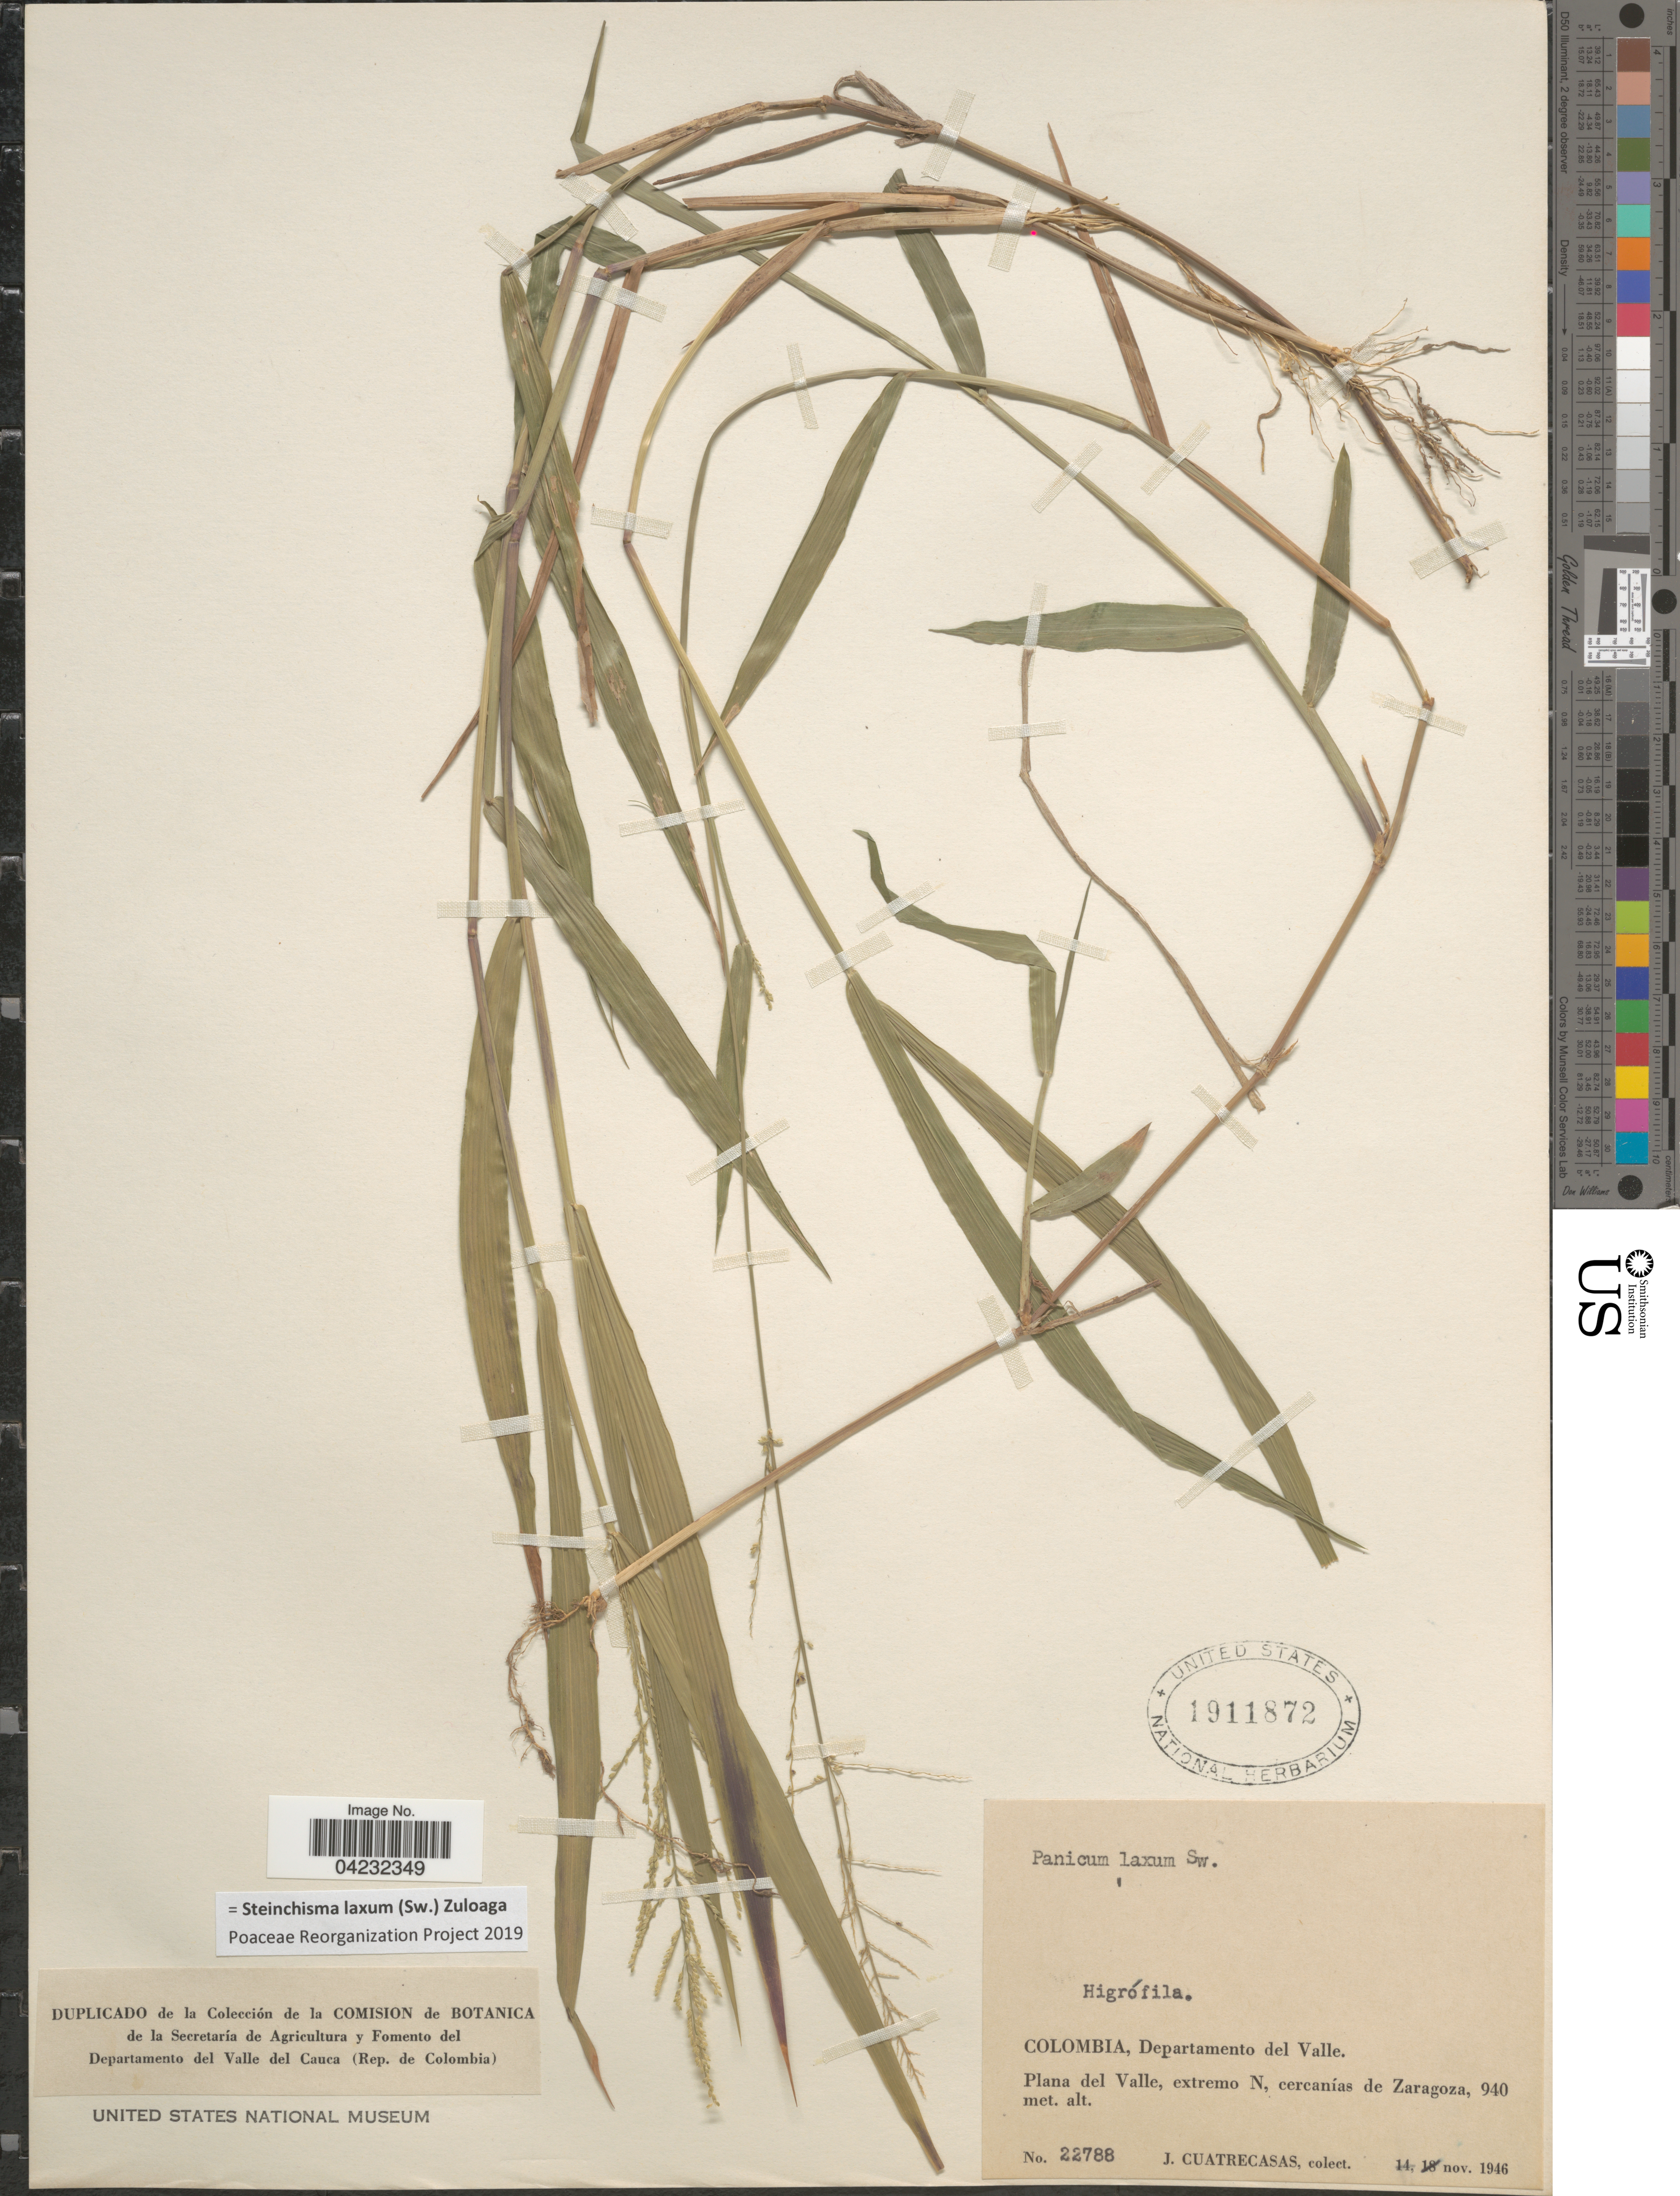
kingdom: Plantae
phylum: Tracheophyta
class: Liliopsida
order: Poales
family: Poaceae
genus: Steinchisma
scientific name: Steinchisma laxum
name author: (Sw.) Zuloaga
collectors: J. Cuatrecasas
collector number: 22788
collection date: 1946-11-14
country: Colombia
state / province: Valle del Cauca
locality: Departamento del Valle. Plana del Valle, extremo N, cercanías de Zaragoza.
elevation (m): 940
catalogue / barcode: US 1911872